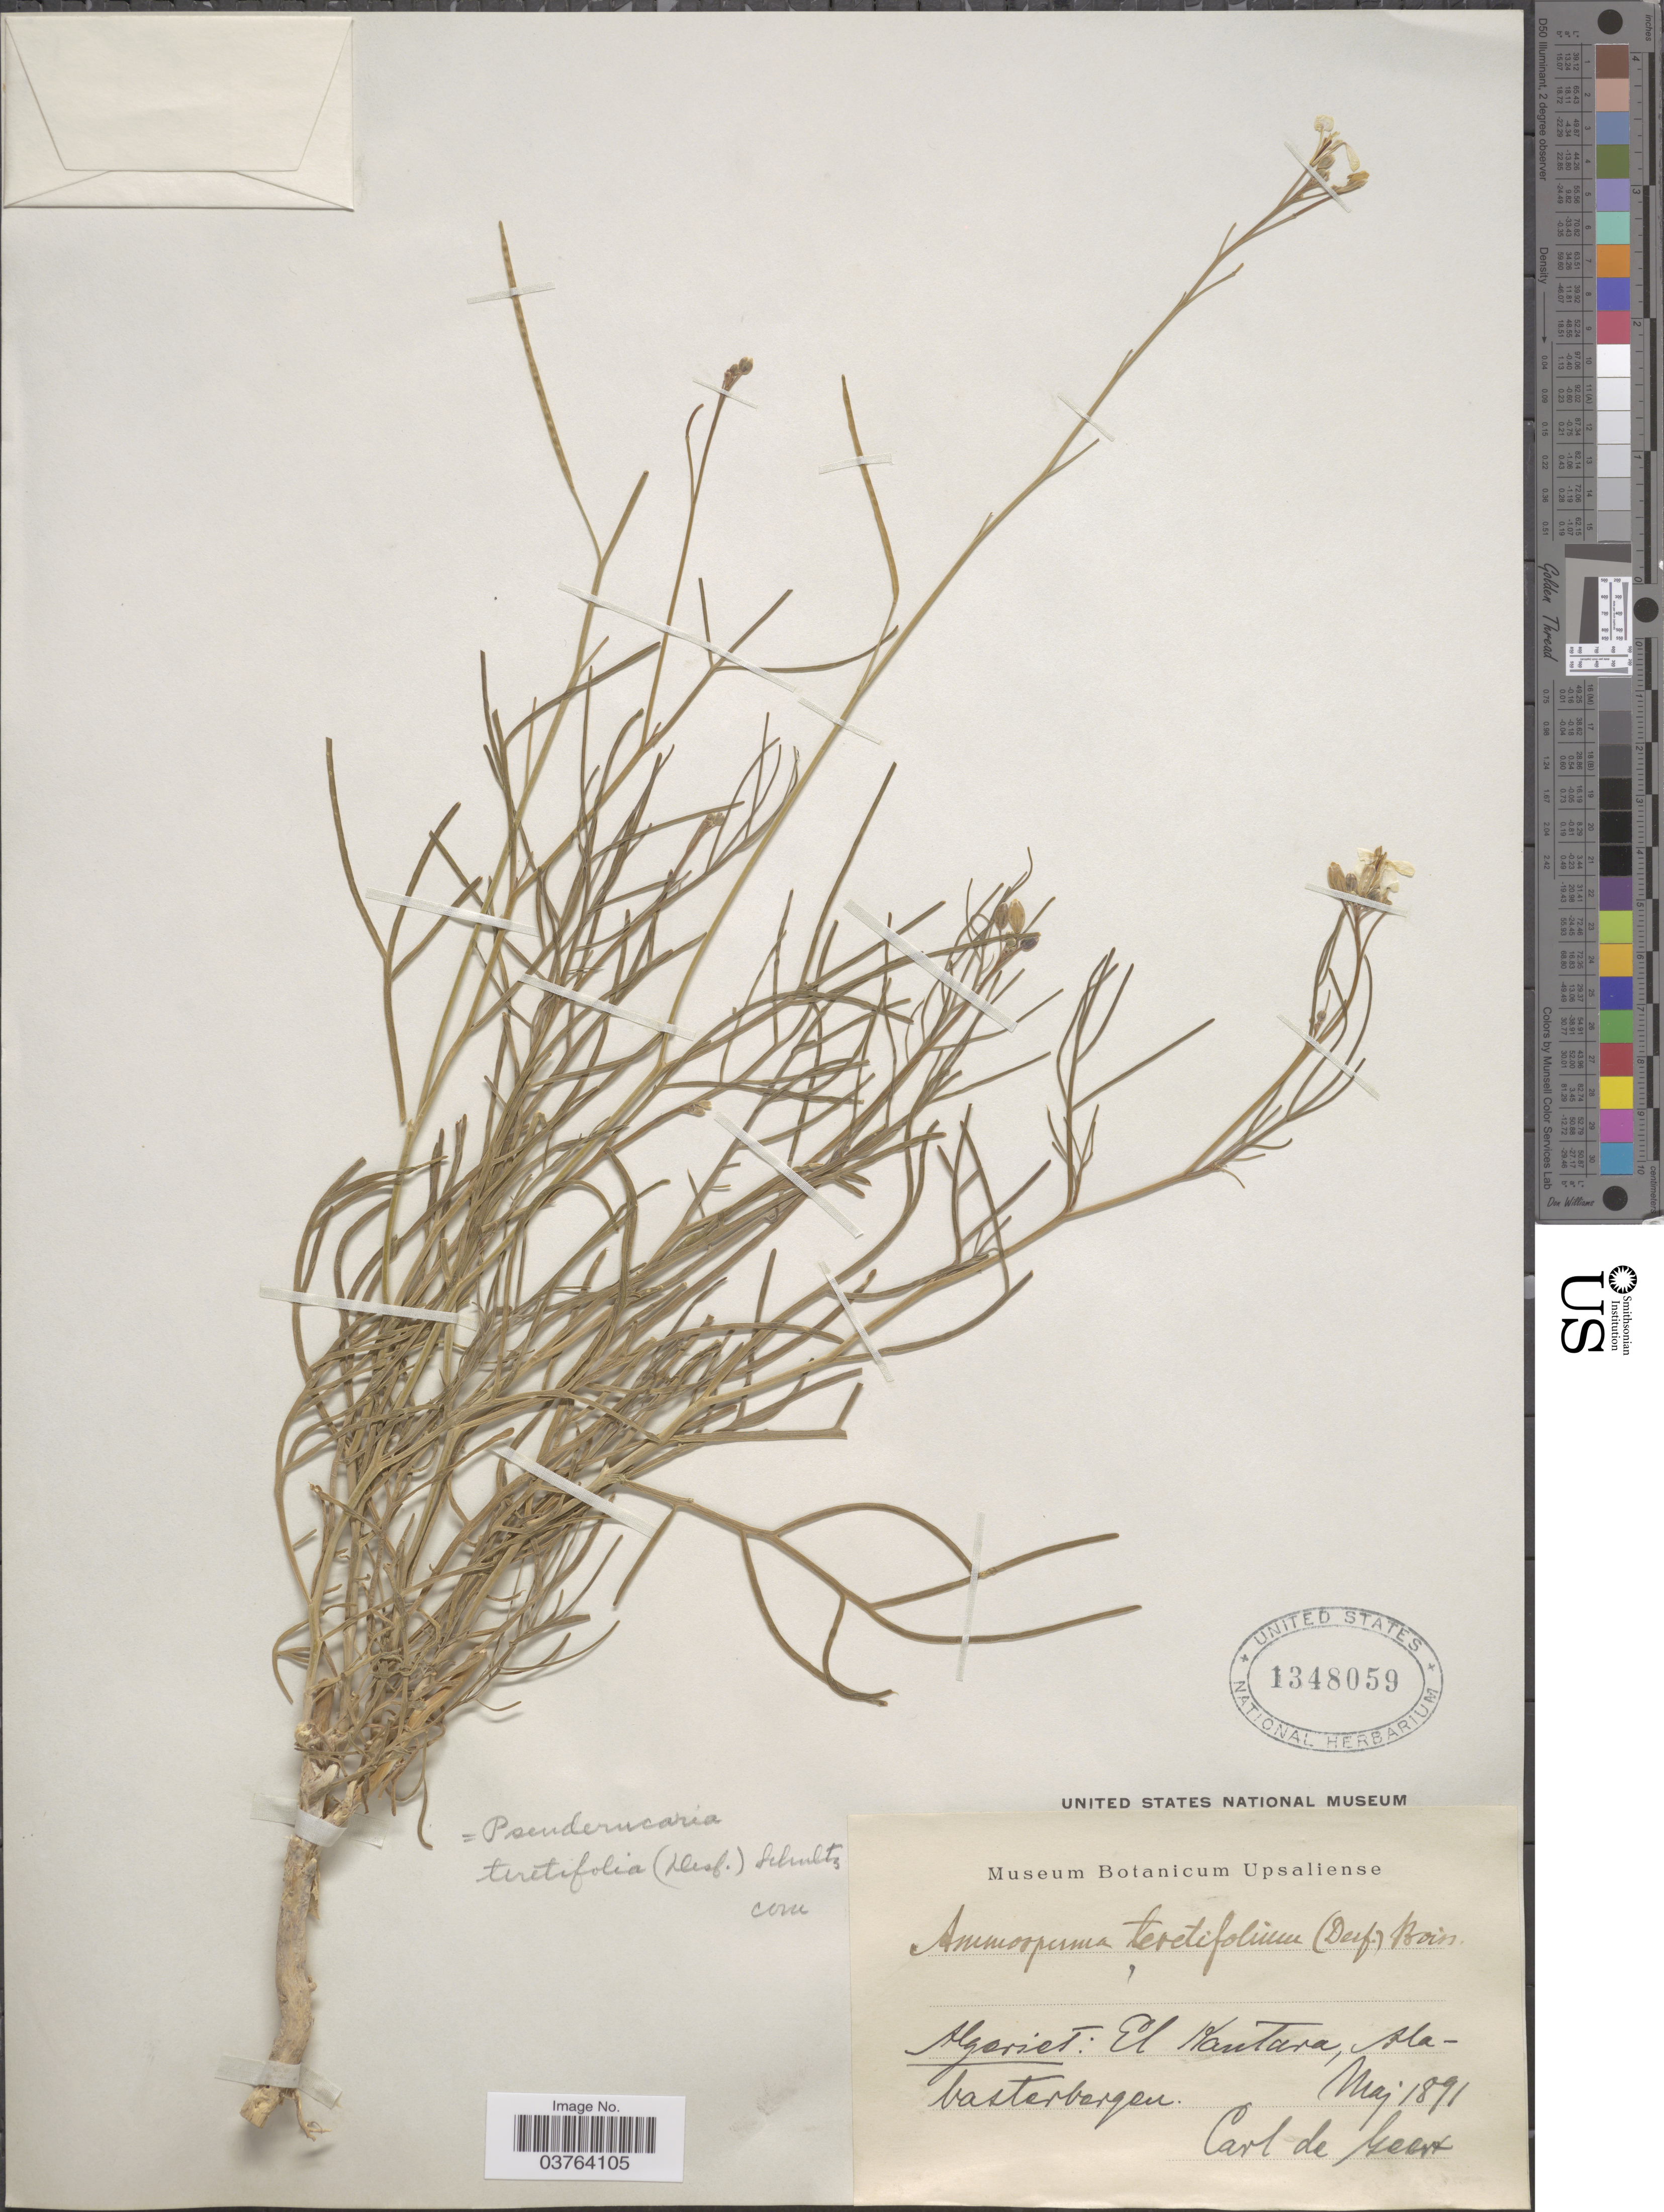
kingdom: Plantae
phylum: Tracheophyta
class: Magnoliopsida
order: Brassicales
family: Brassicaceae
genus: Pseuderucaria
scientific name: Pseuderucaria teretifolia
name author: (Desf.) O.E. Schulz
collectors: C. De Geert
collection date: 1891-05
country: Algeria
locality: Algeriet: El Kautara, Alabasterbergen.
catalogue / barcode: US 1348059